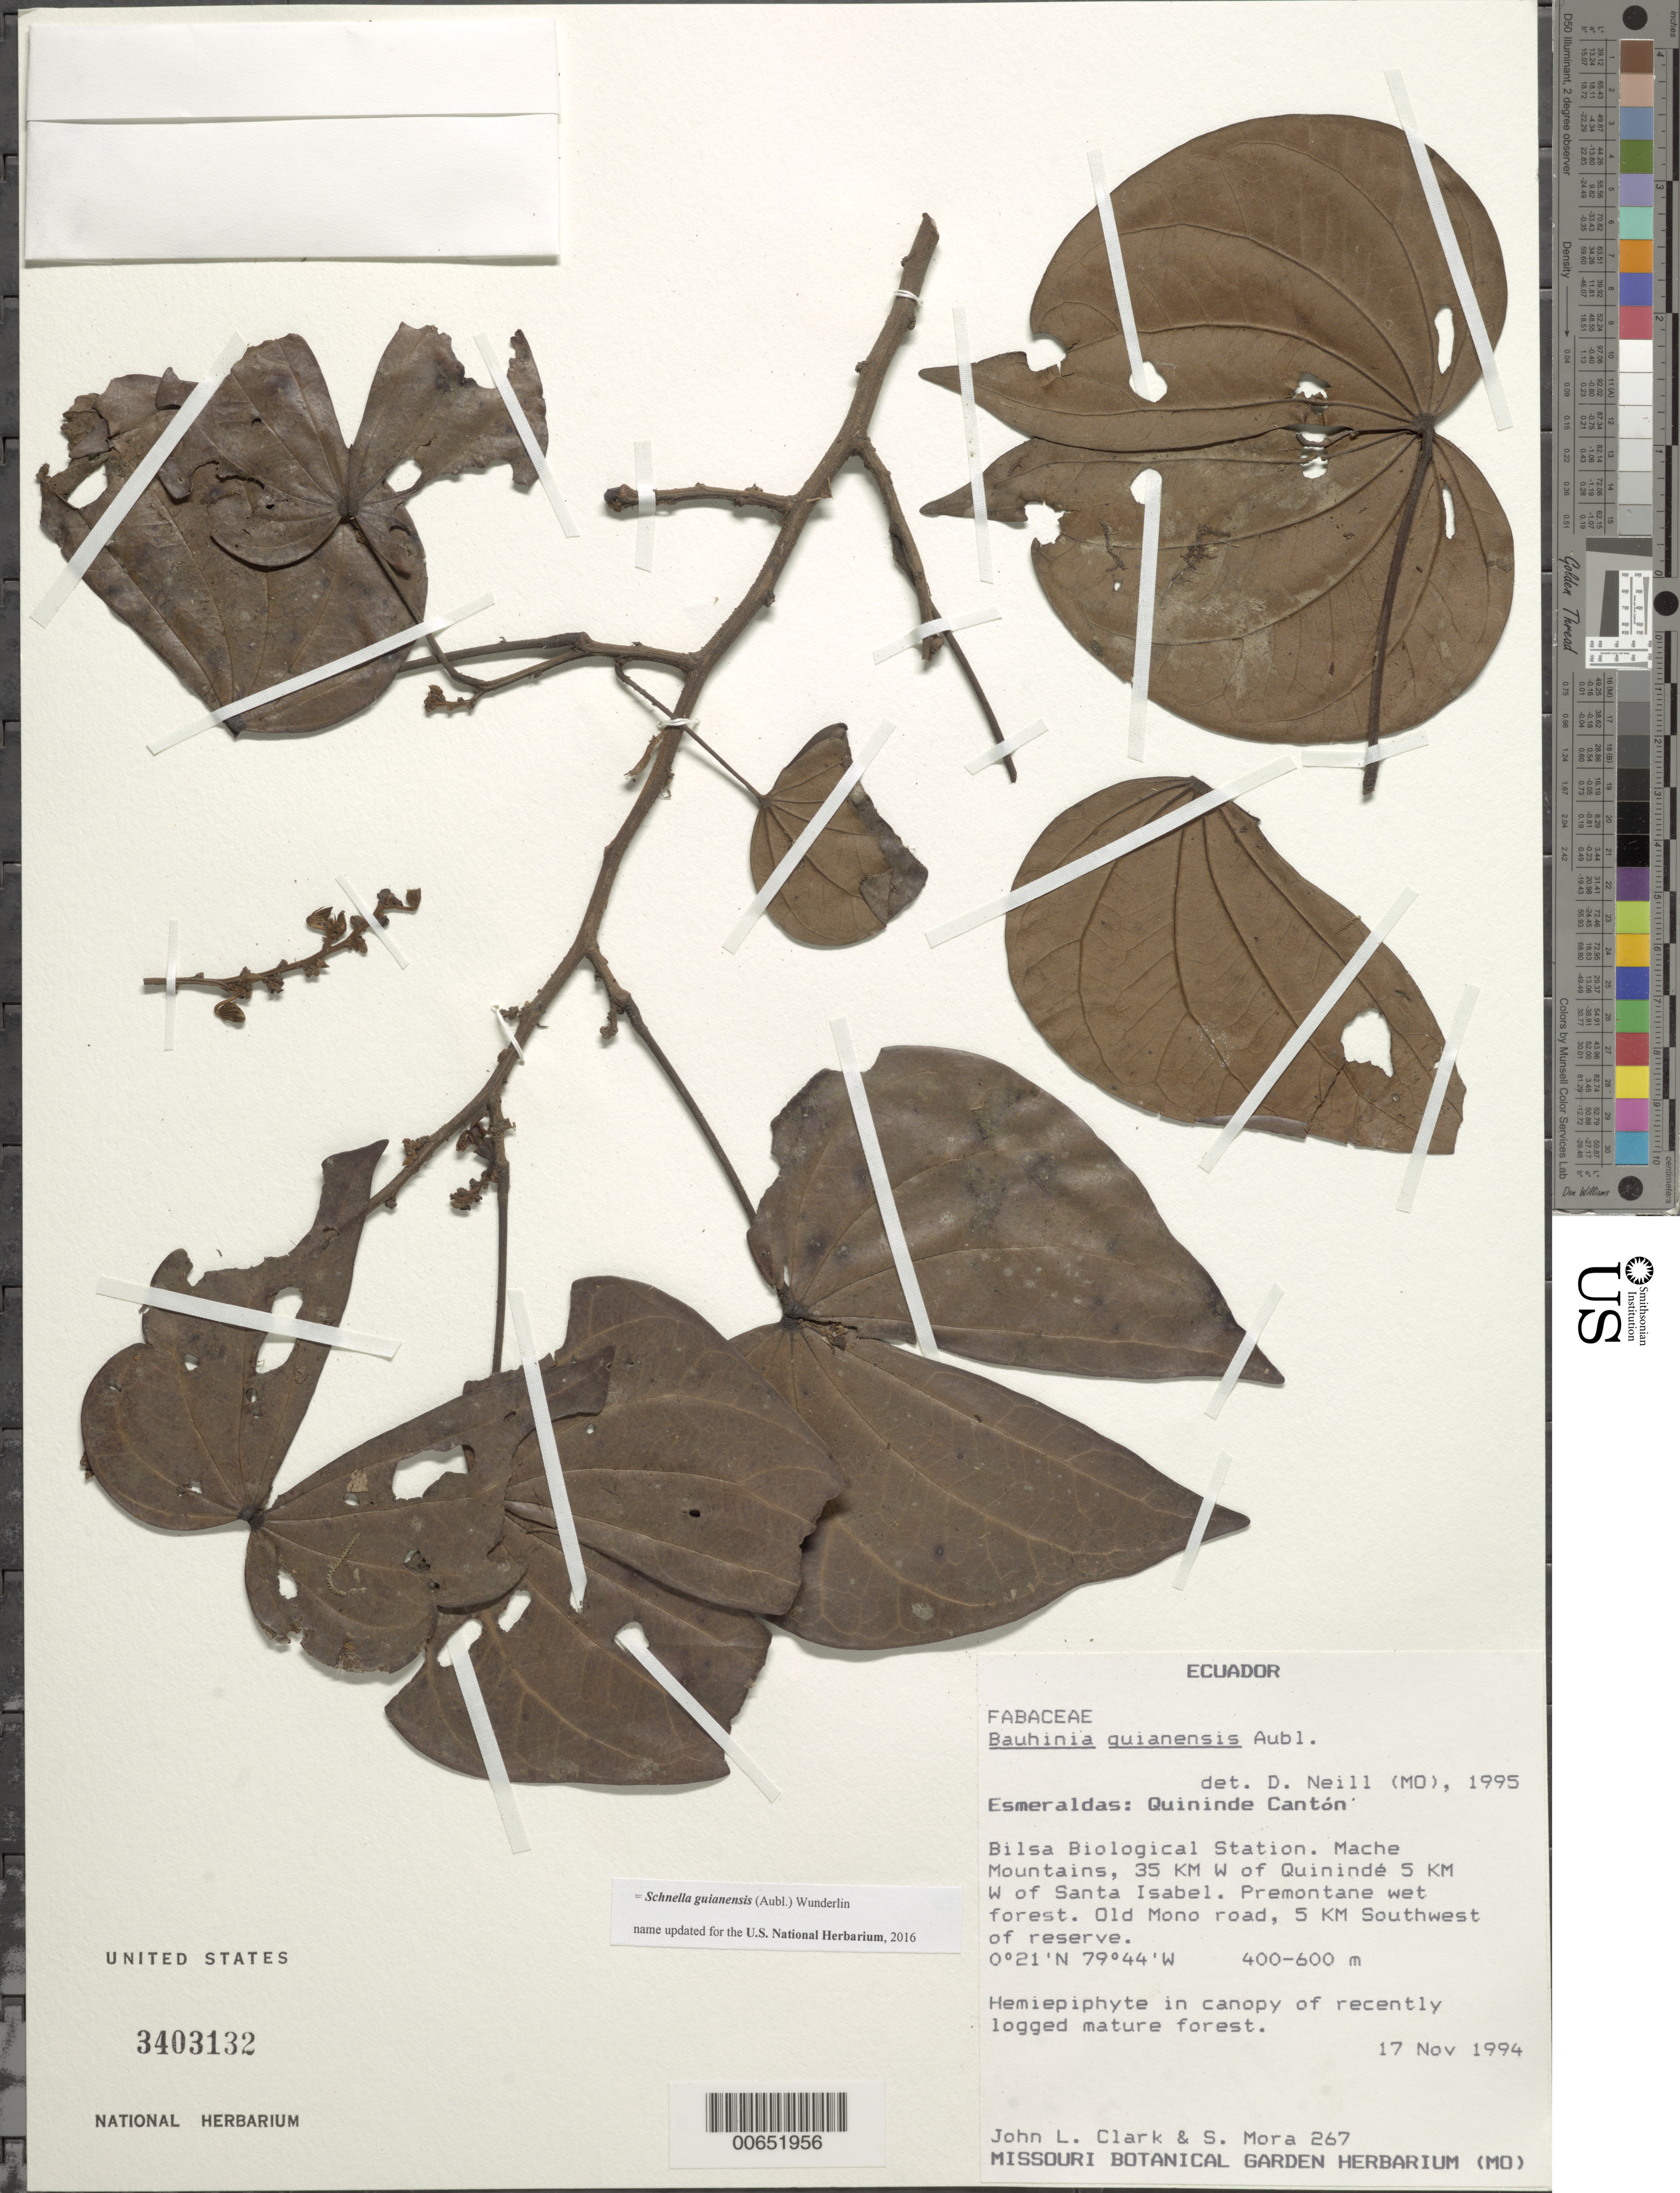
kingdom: Plantae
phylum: Tracheophyta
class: Magnoliopsida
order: Fabales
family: Fabaceae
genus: Schnella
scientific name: Schnella guianensis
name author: (Aubl.) Wunderlin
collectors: J. L. Clark & S. Mora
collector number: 267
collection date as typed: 17 Nov 1994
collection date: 1994-11-17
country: Ecuador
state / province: Esmeraldas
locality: Quininde Canton, Bilsa Biological Station, Mache Mountains, W of Quininde, W of Santa Isabel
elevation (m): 400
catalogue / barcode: US 34033132